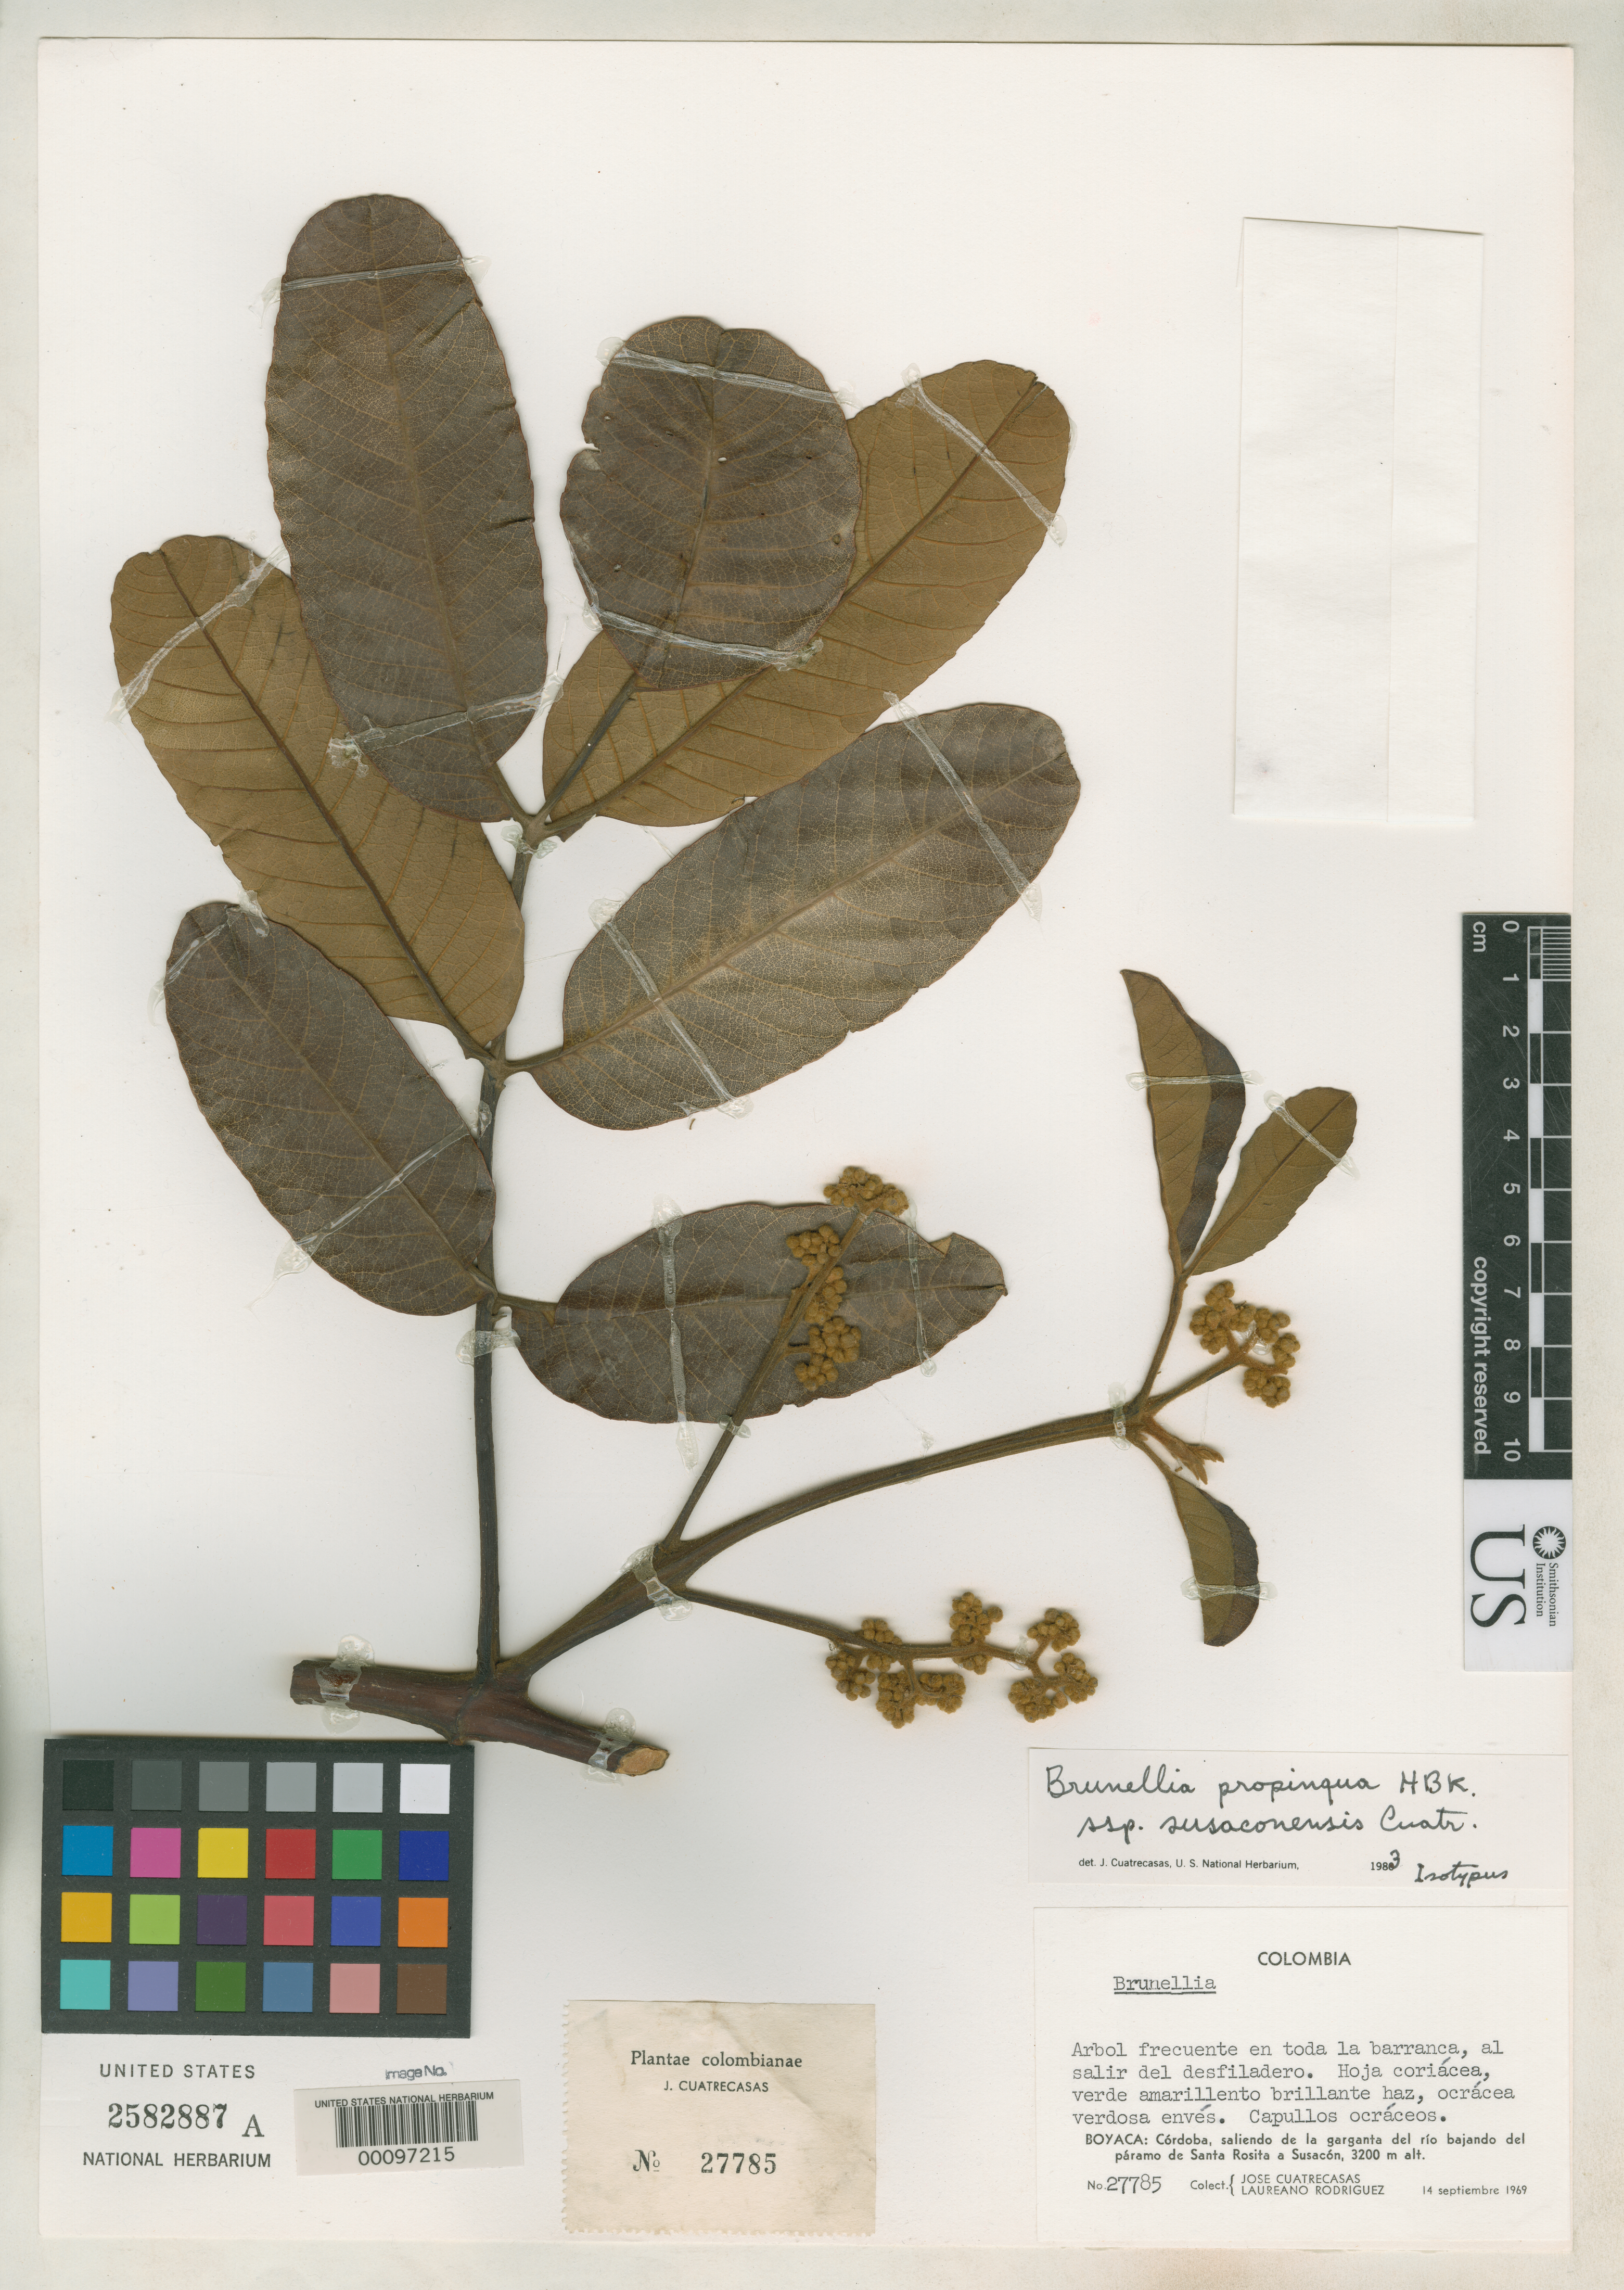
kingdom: Plantae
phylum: Tracheophyta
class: Magnoliopsida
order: Oxalidales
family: Brunelliaceae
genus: Brunellia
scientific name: Brunellia propinqua subsp. susaconensis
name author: Cuatrec.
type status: Isotype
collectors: J. Cuatrecasas & L. Rodriguez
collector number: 27785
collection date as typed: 14 Sep 1969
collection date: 1969-09-14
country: Colombia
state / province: Boyacá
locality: "Cordoba" in Canyon of Rio Susacon, going down from Paramo de Santa Rosita to Susacon.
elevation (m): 3200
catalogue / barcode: US 2582887